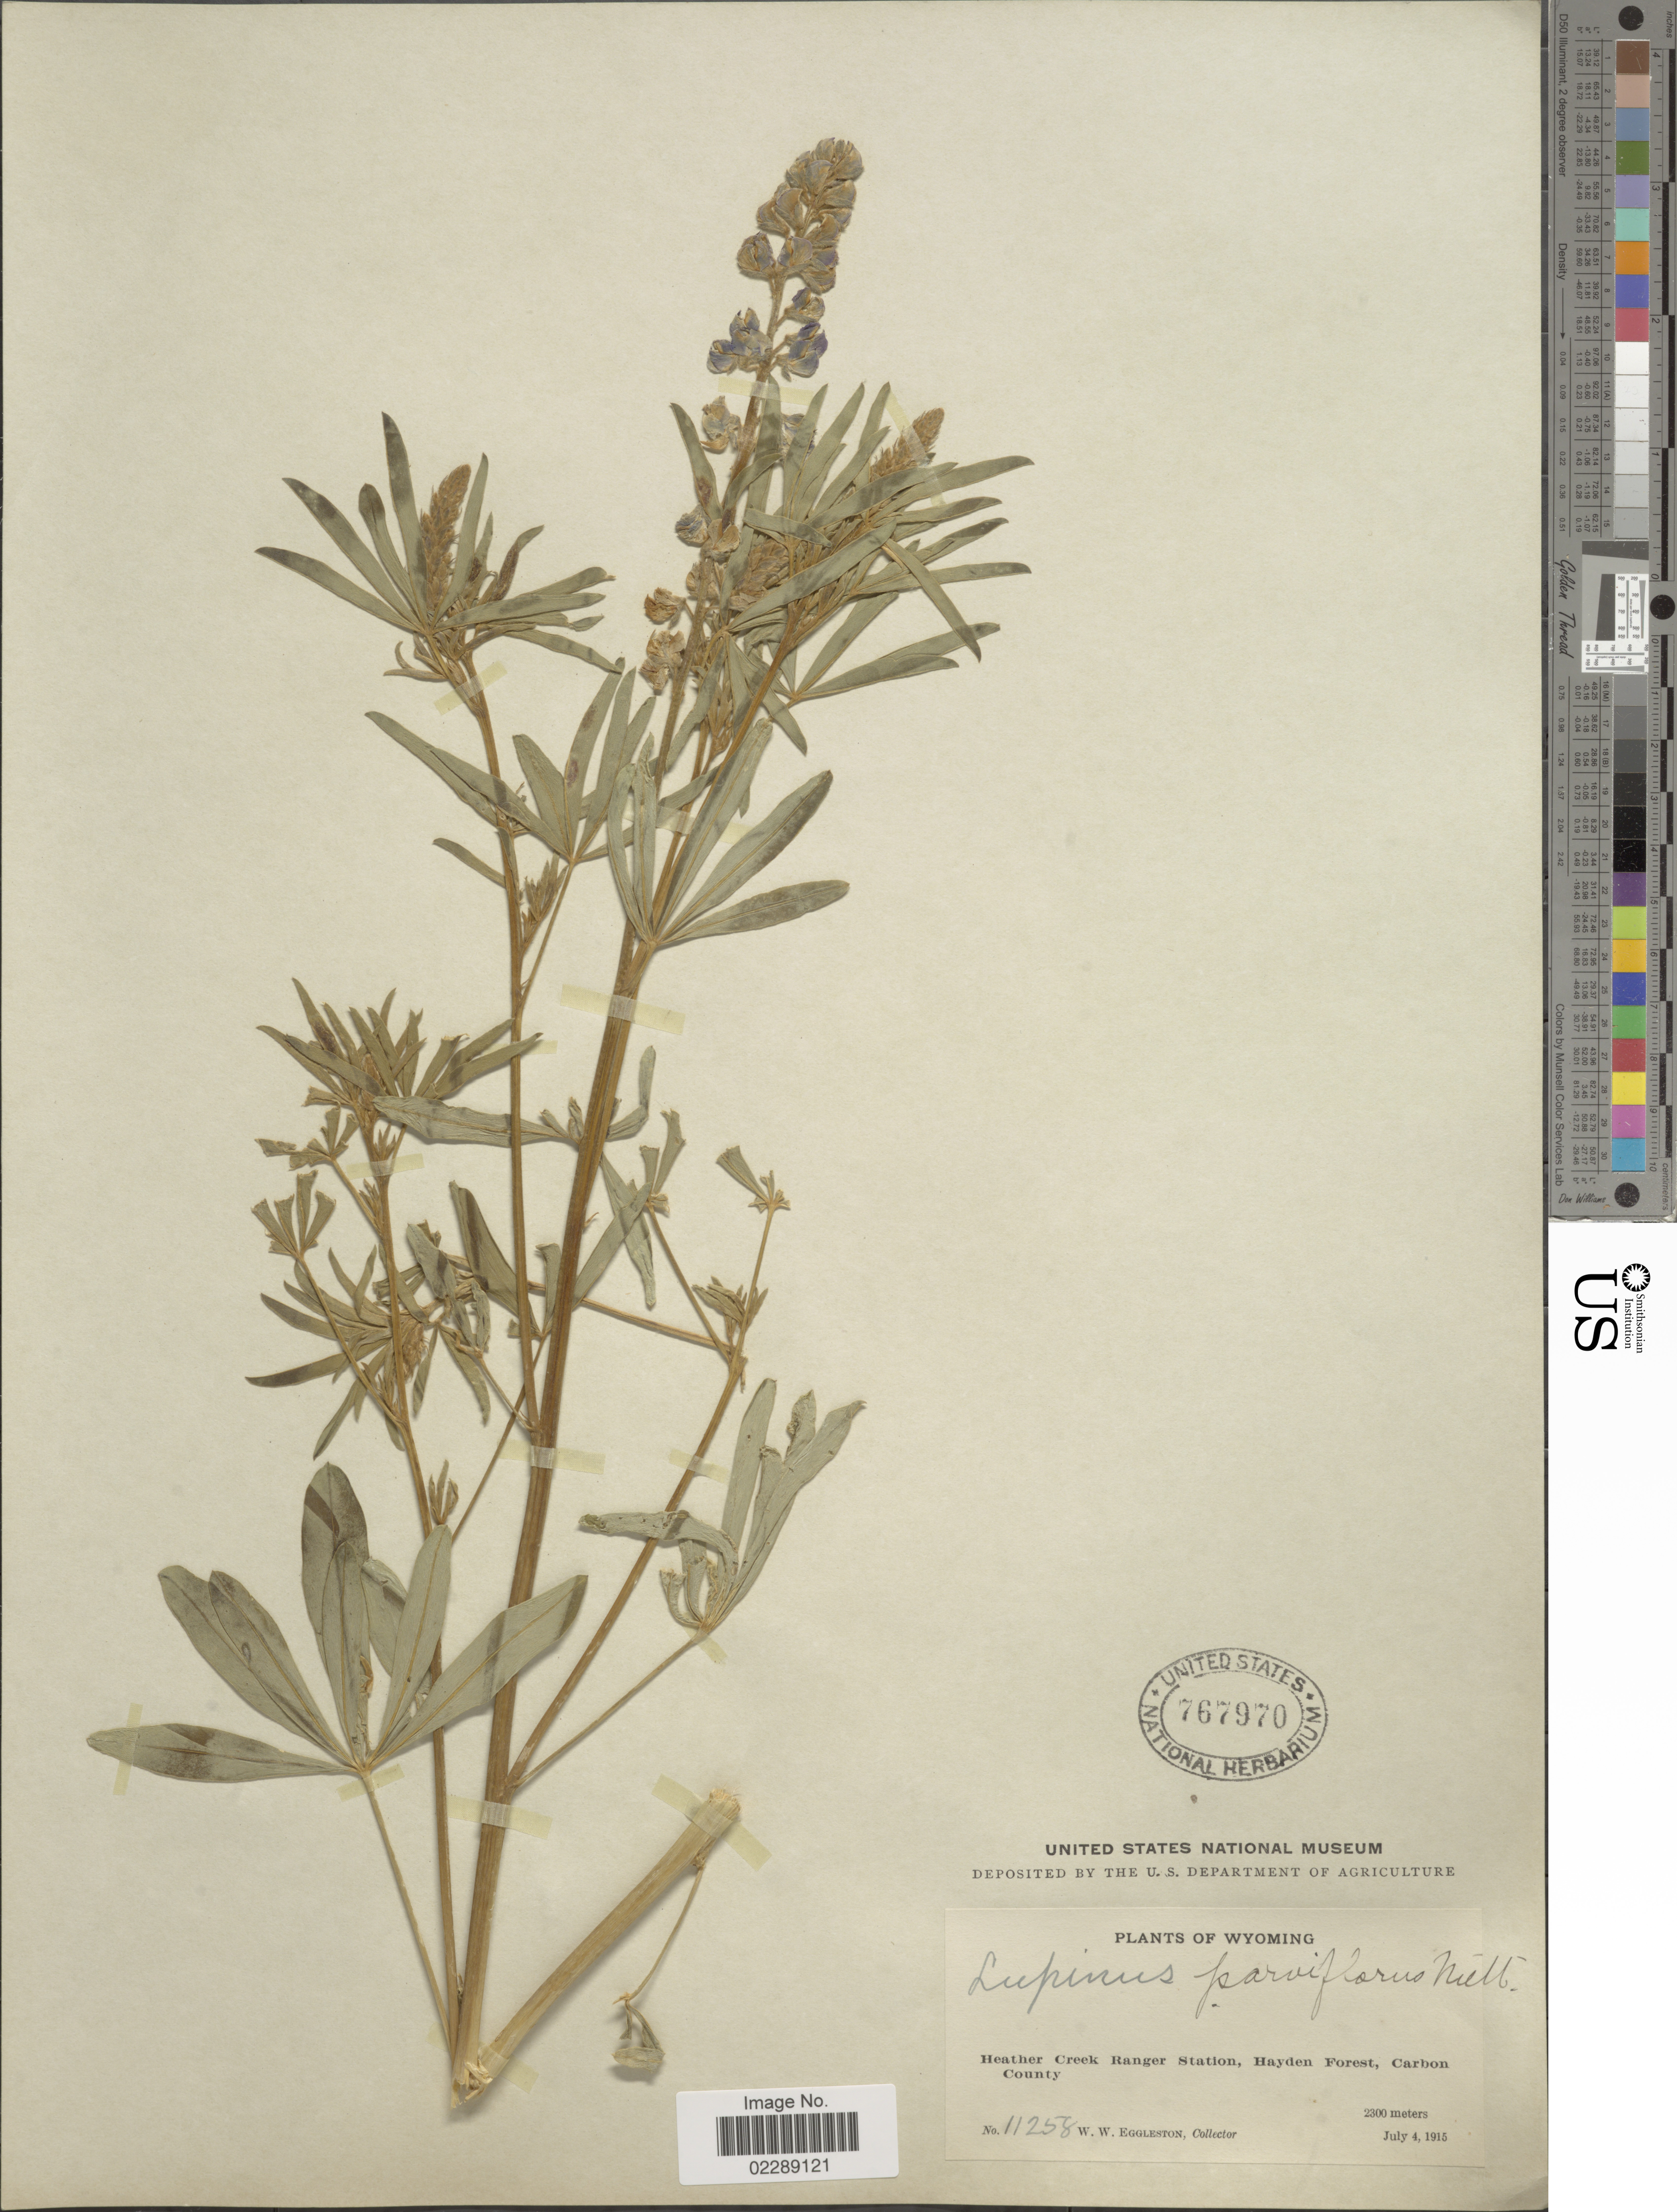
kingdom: Plantae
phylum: Tracheophyta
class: Magnoliopsida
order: Fabales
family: Fabaceae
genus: Lupinus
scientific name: Lupinus argenteus var. parviflorus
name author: (Nutt. ex Hook. & Arn.) C.L. Hitchc.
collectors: W. W. Eggleston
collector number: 11258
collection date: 1915-07-04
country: United States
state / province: Wyoming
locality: Heather Creek Ranger Station, Hayden Forest, Carbon County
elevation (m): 2300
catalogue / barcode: US 767970